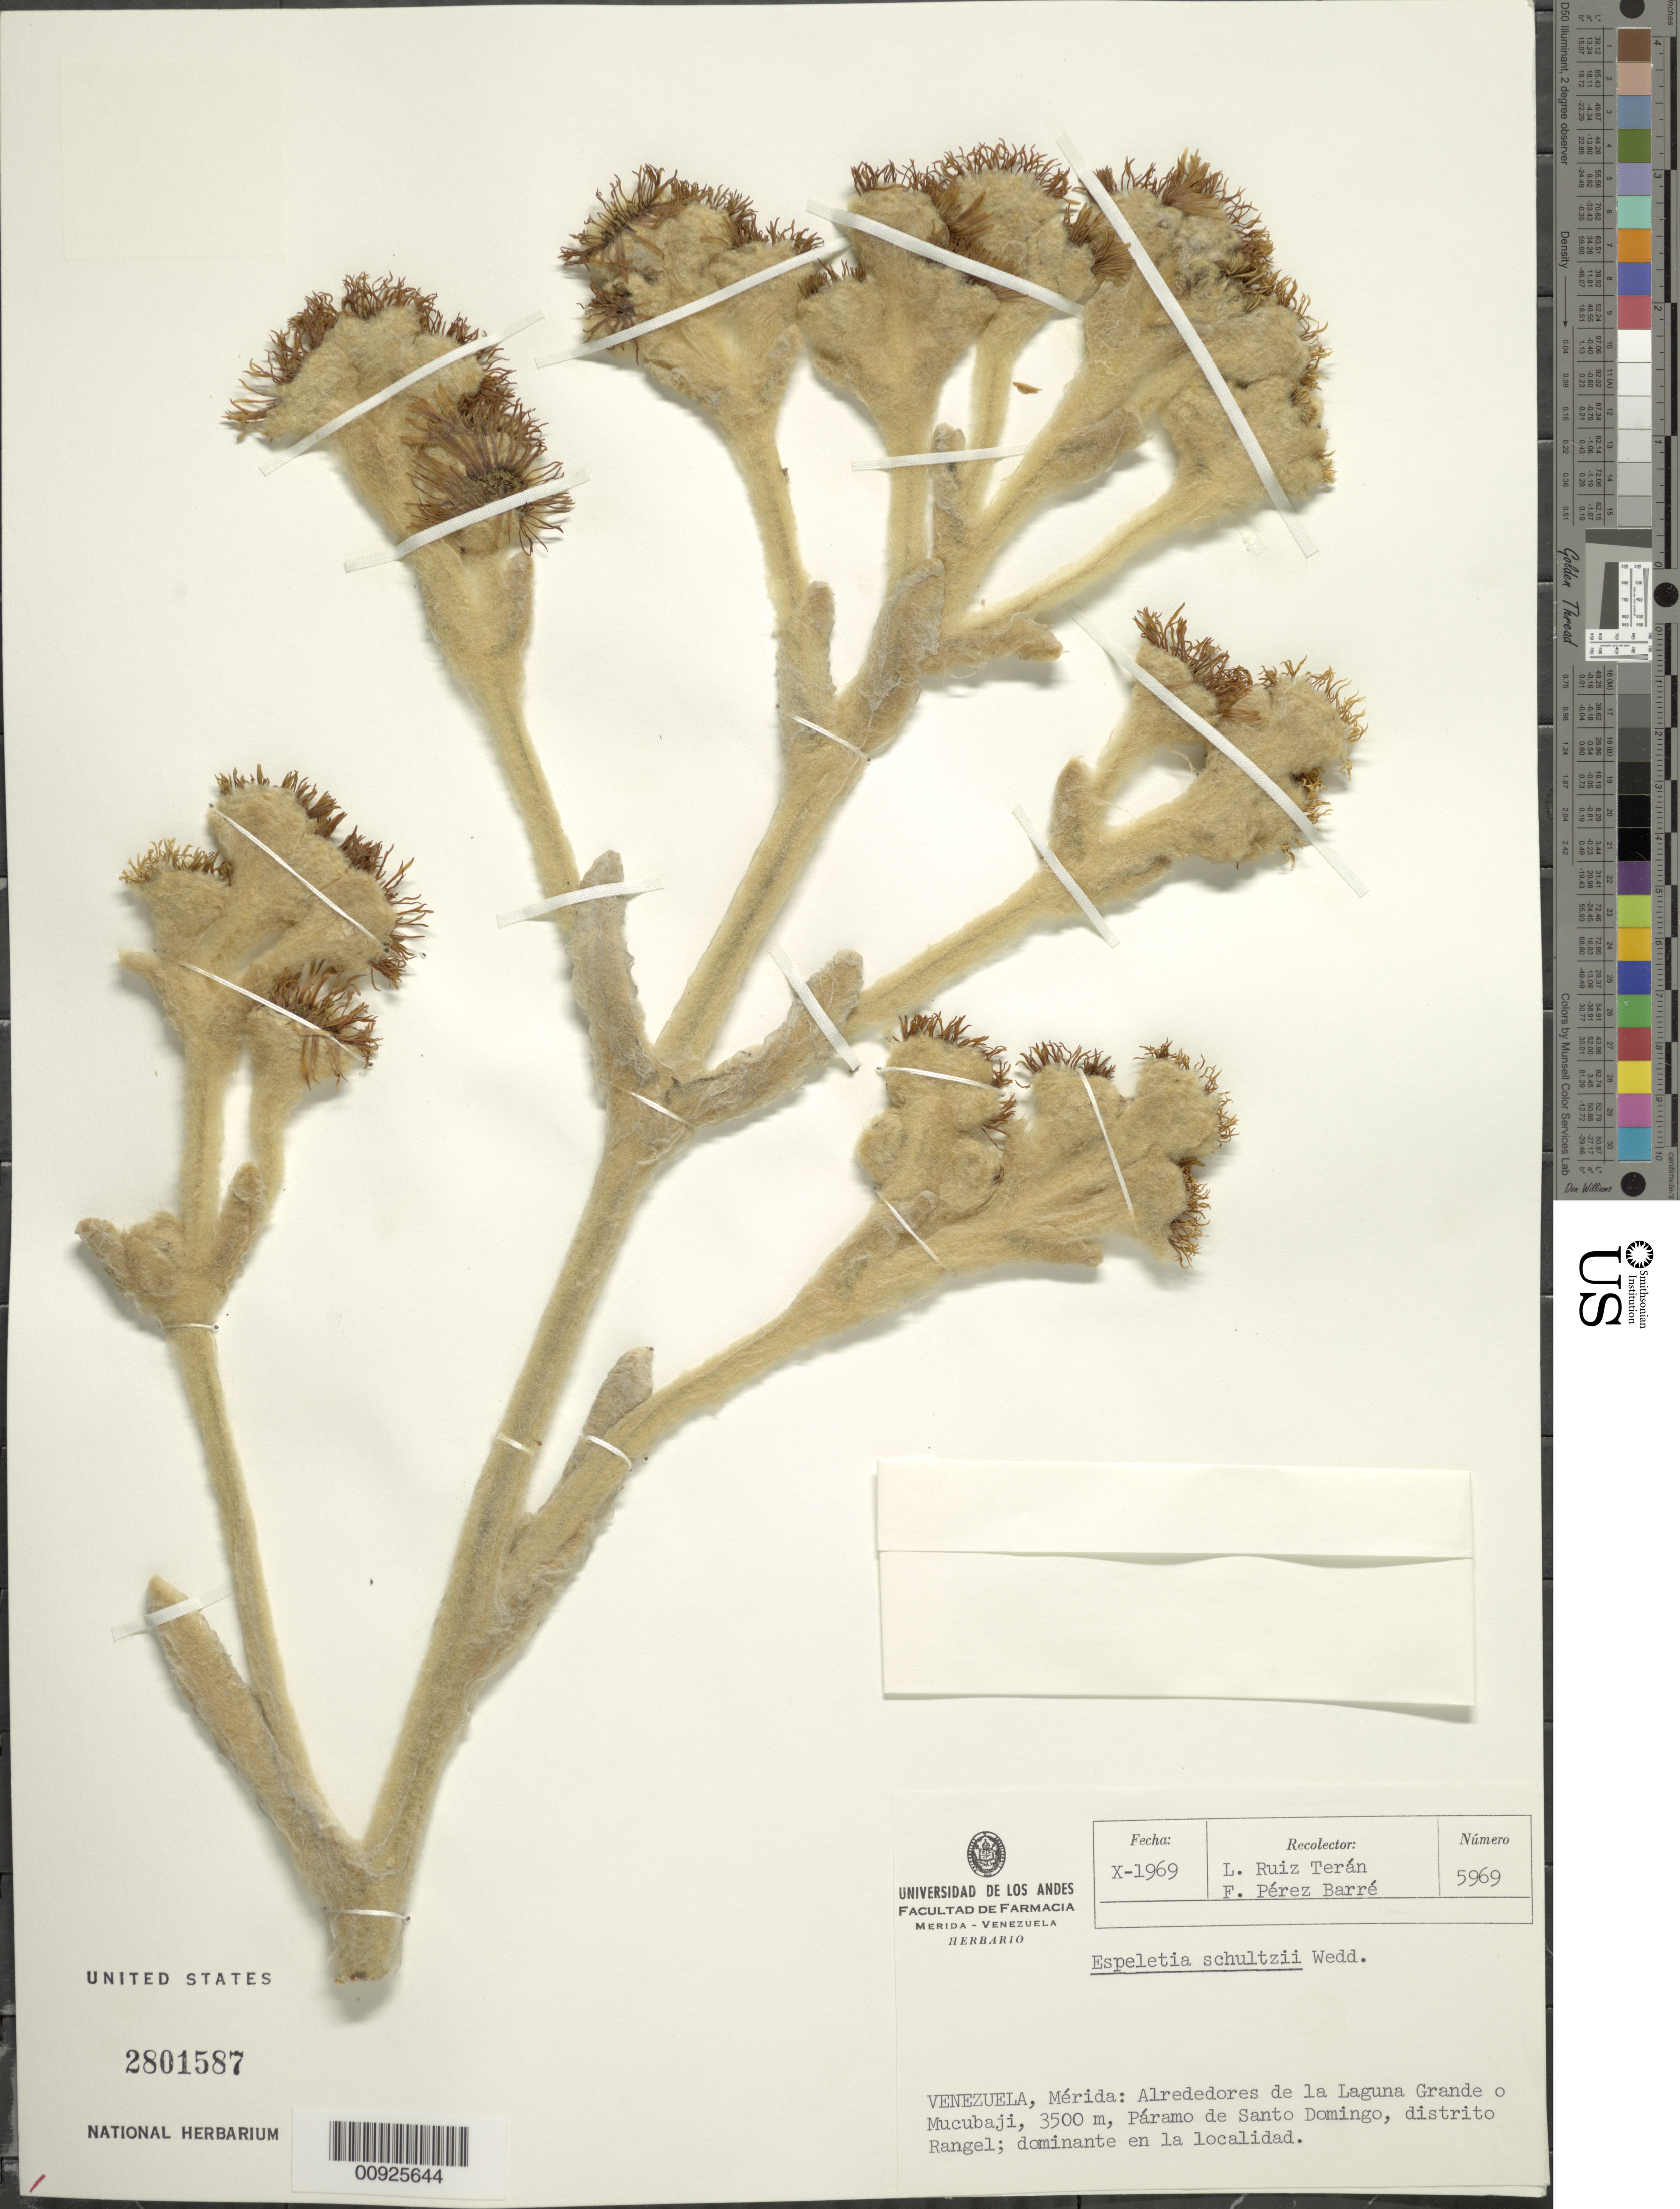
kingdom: Plantae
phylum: Tracheophyta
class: Magnoliopsida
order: Asterales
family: Asteraceae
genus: Espeletia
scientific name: Espeletia schultzii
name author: Wedd.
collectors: L. E. Ruíz-Terán & F. Perez Barré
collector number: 5969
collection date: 1969-10-01/1969-10-31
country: Venezuela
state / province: Mérida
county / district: Rangel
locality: P. de Santo Domingo. Alrededores de la Laguna Grande o Mucubají, Páramo de Santo Domingo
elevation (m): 3500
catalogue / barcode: US 2801587